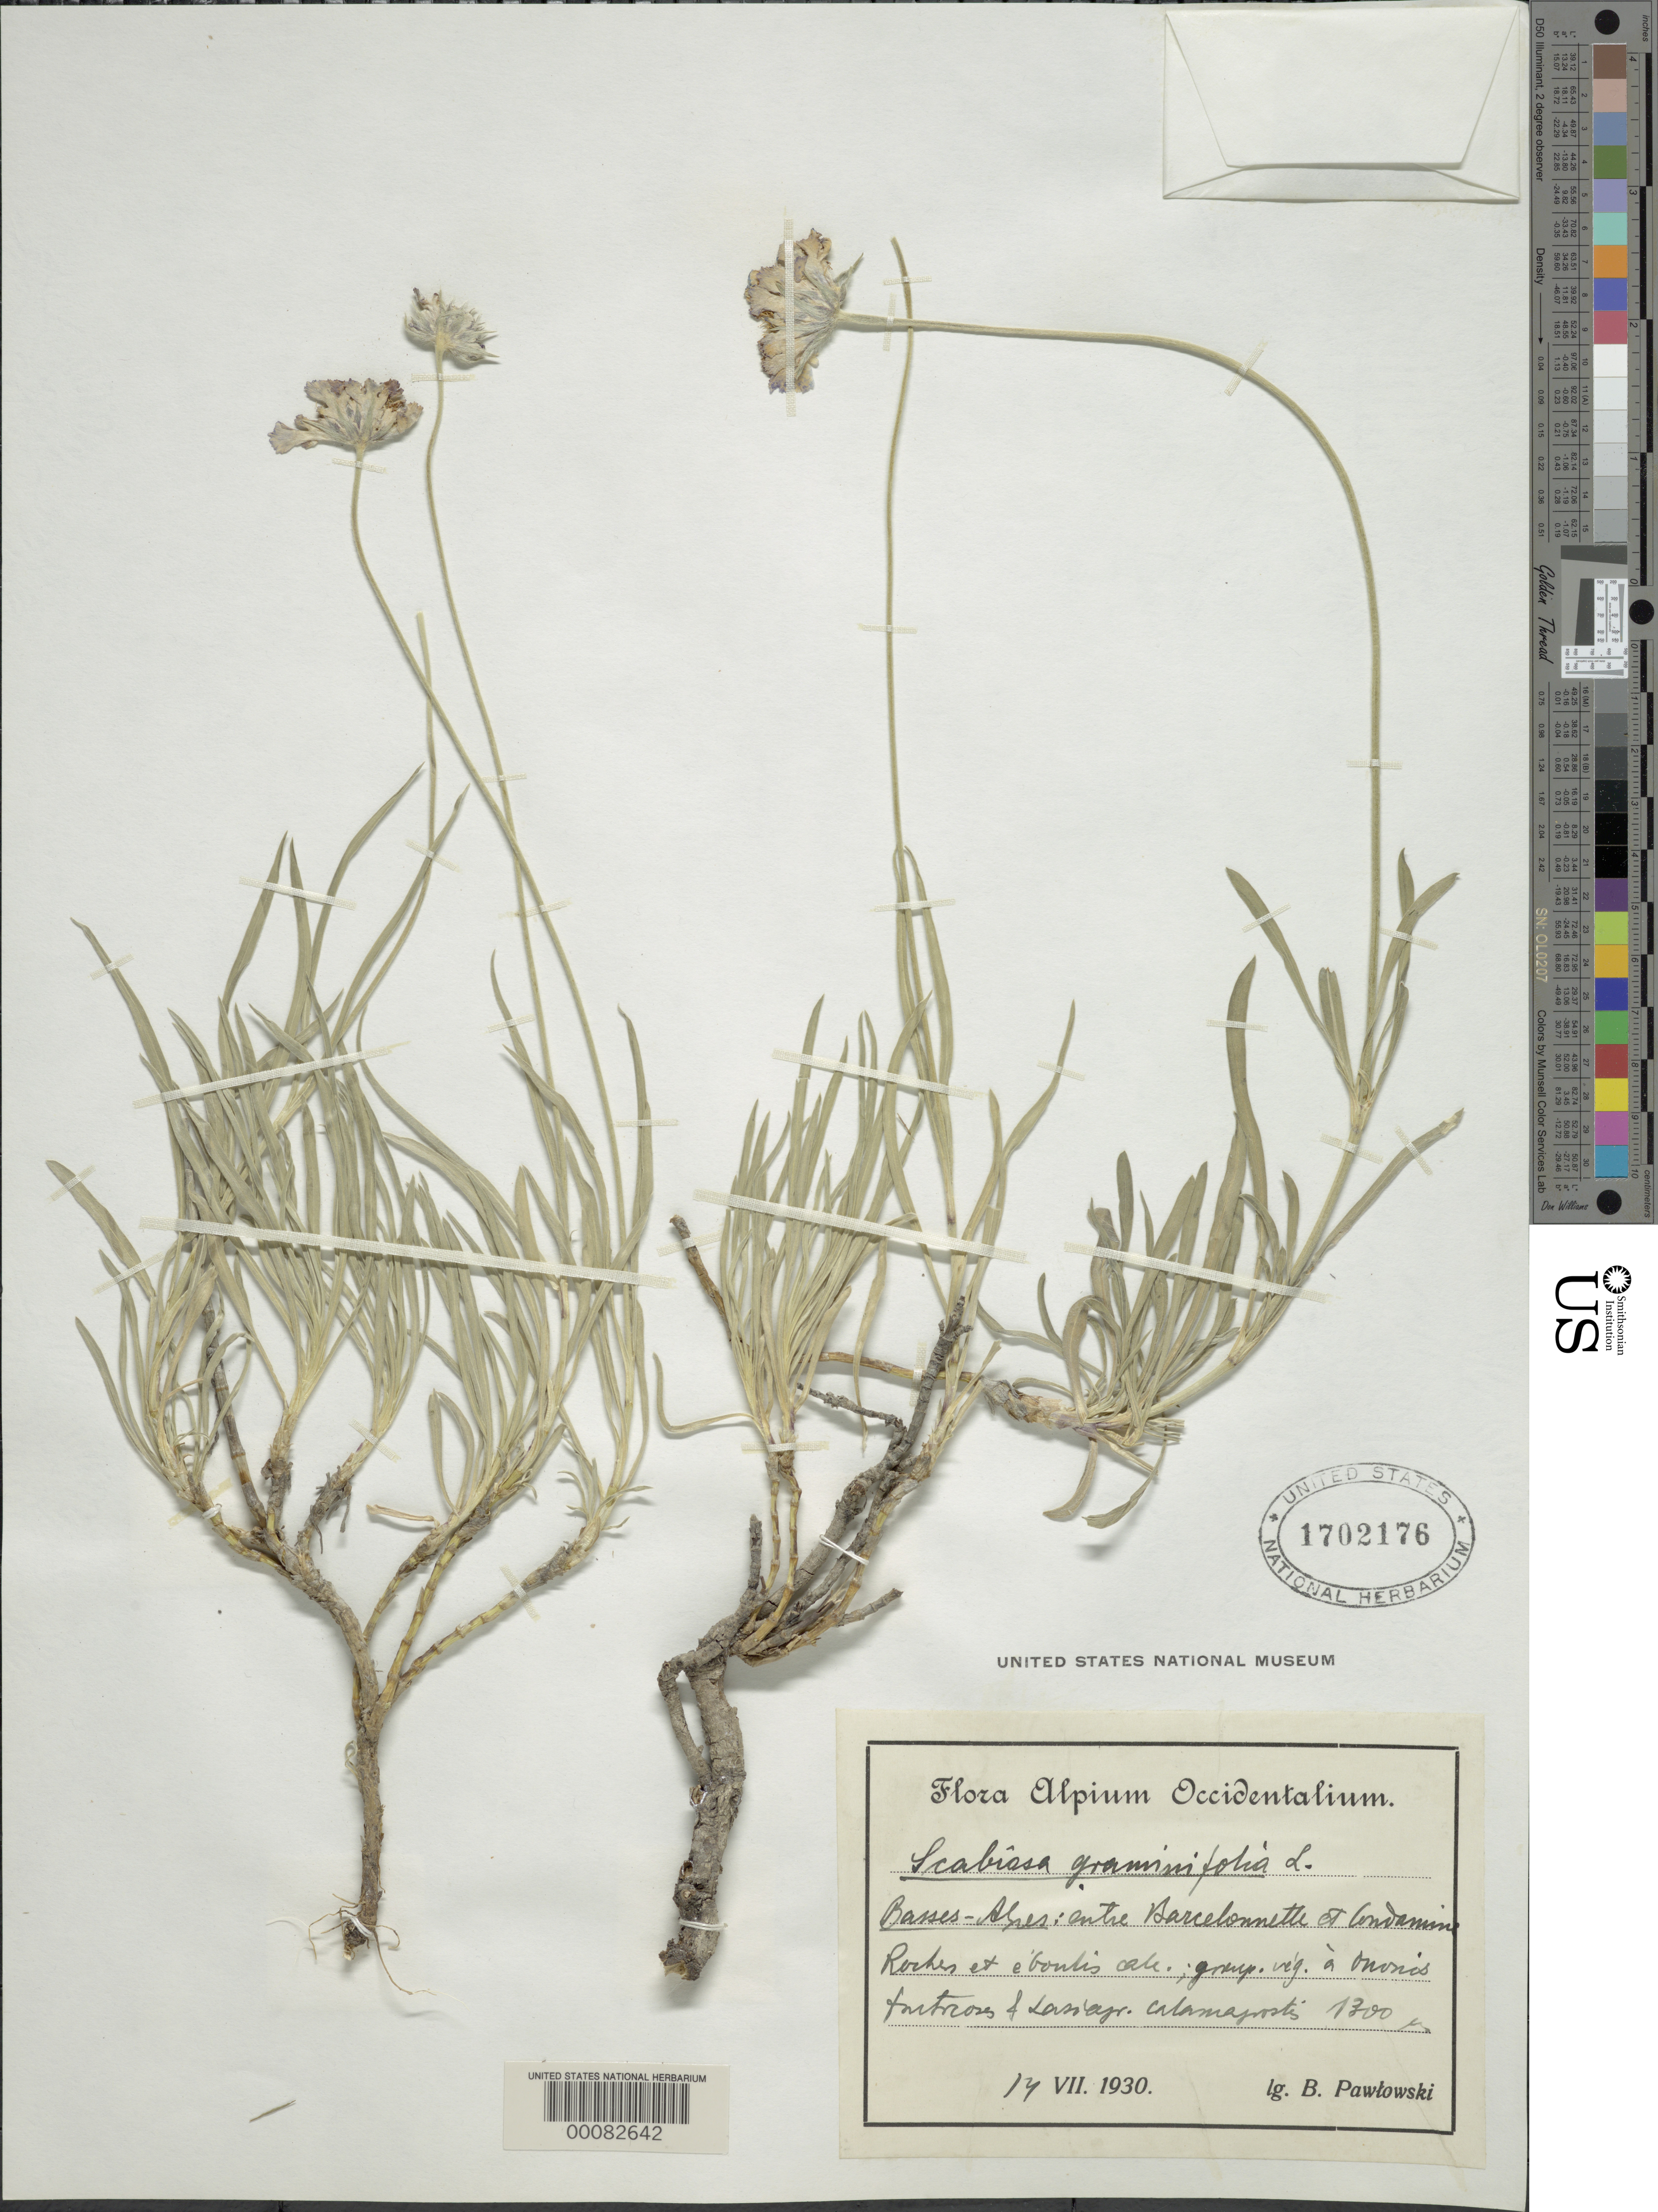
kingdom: Plantae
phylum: Tracheophyta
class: Magnoliopsida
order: Dipsacales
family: Caprifoliaceae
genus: Scabiosa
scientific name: Scabiosa graminifolia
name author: L.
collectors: B. Pawlowski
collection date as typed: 17 Jul 1930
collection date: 1930-07-17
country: Spain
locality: Between Barcelonnette and Condamine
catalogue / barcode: US 1702176